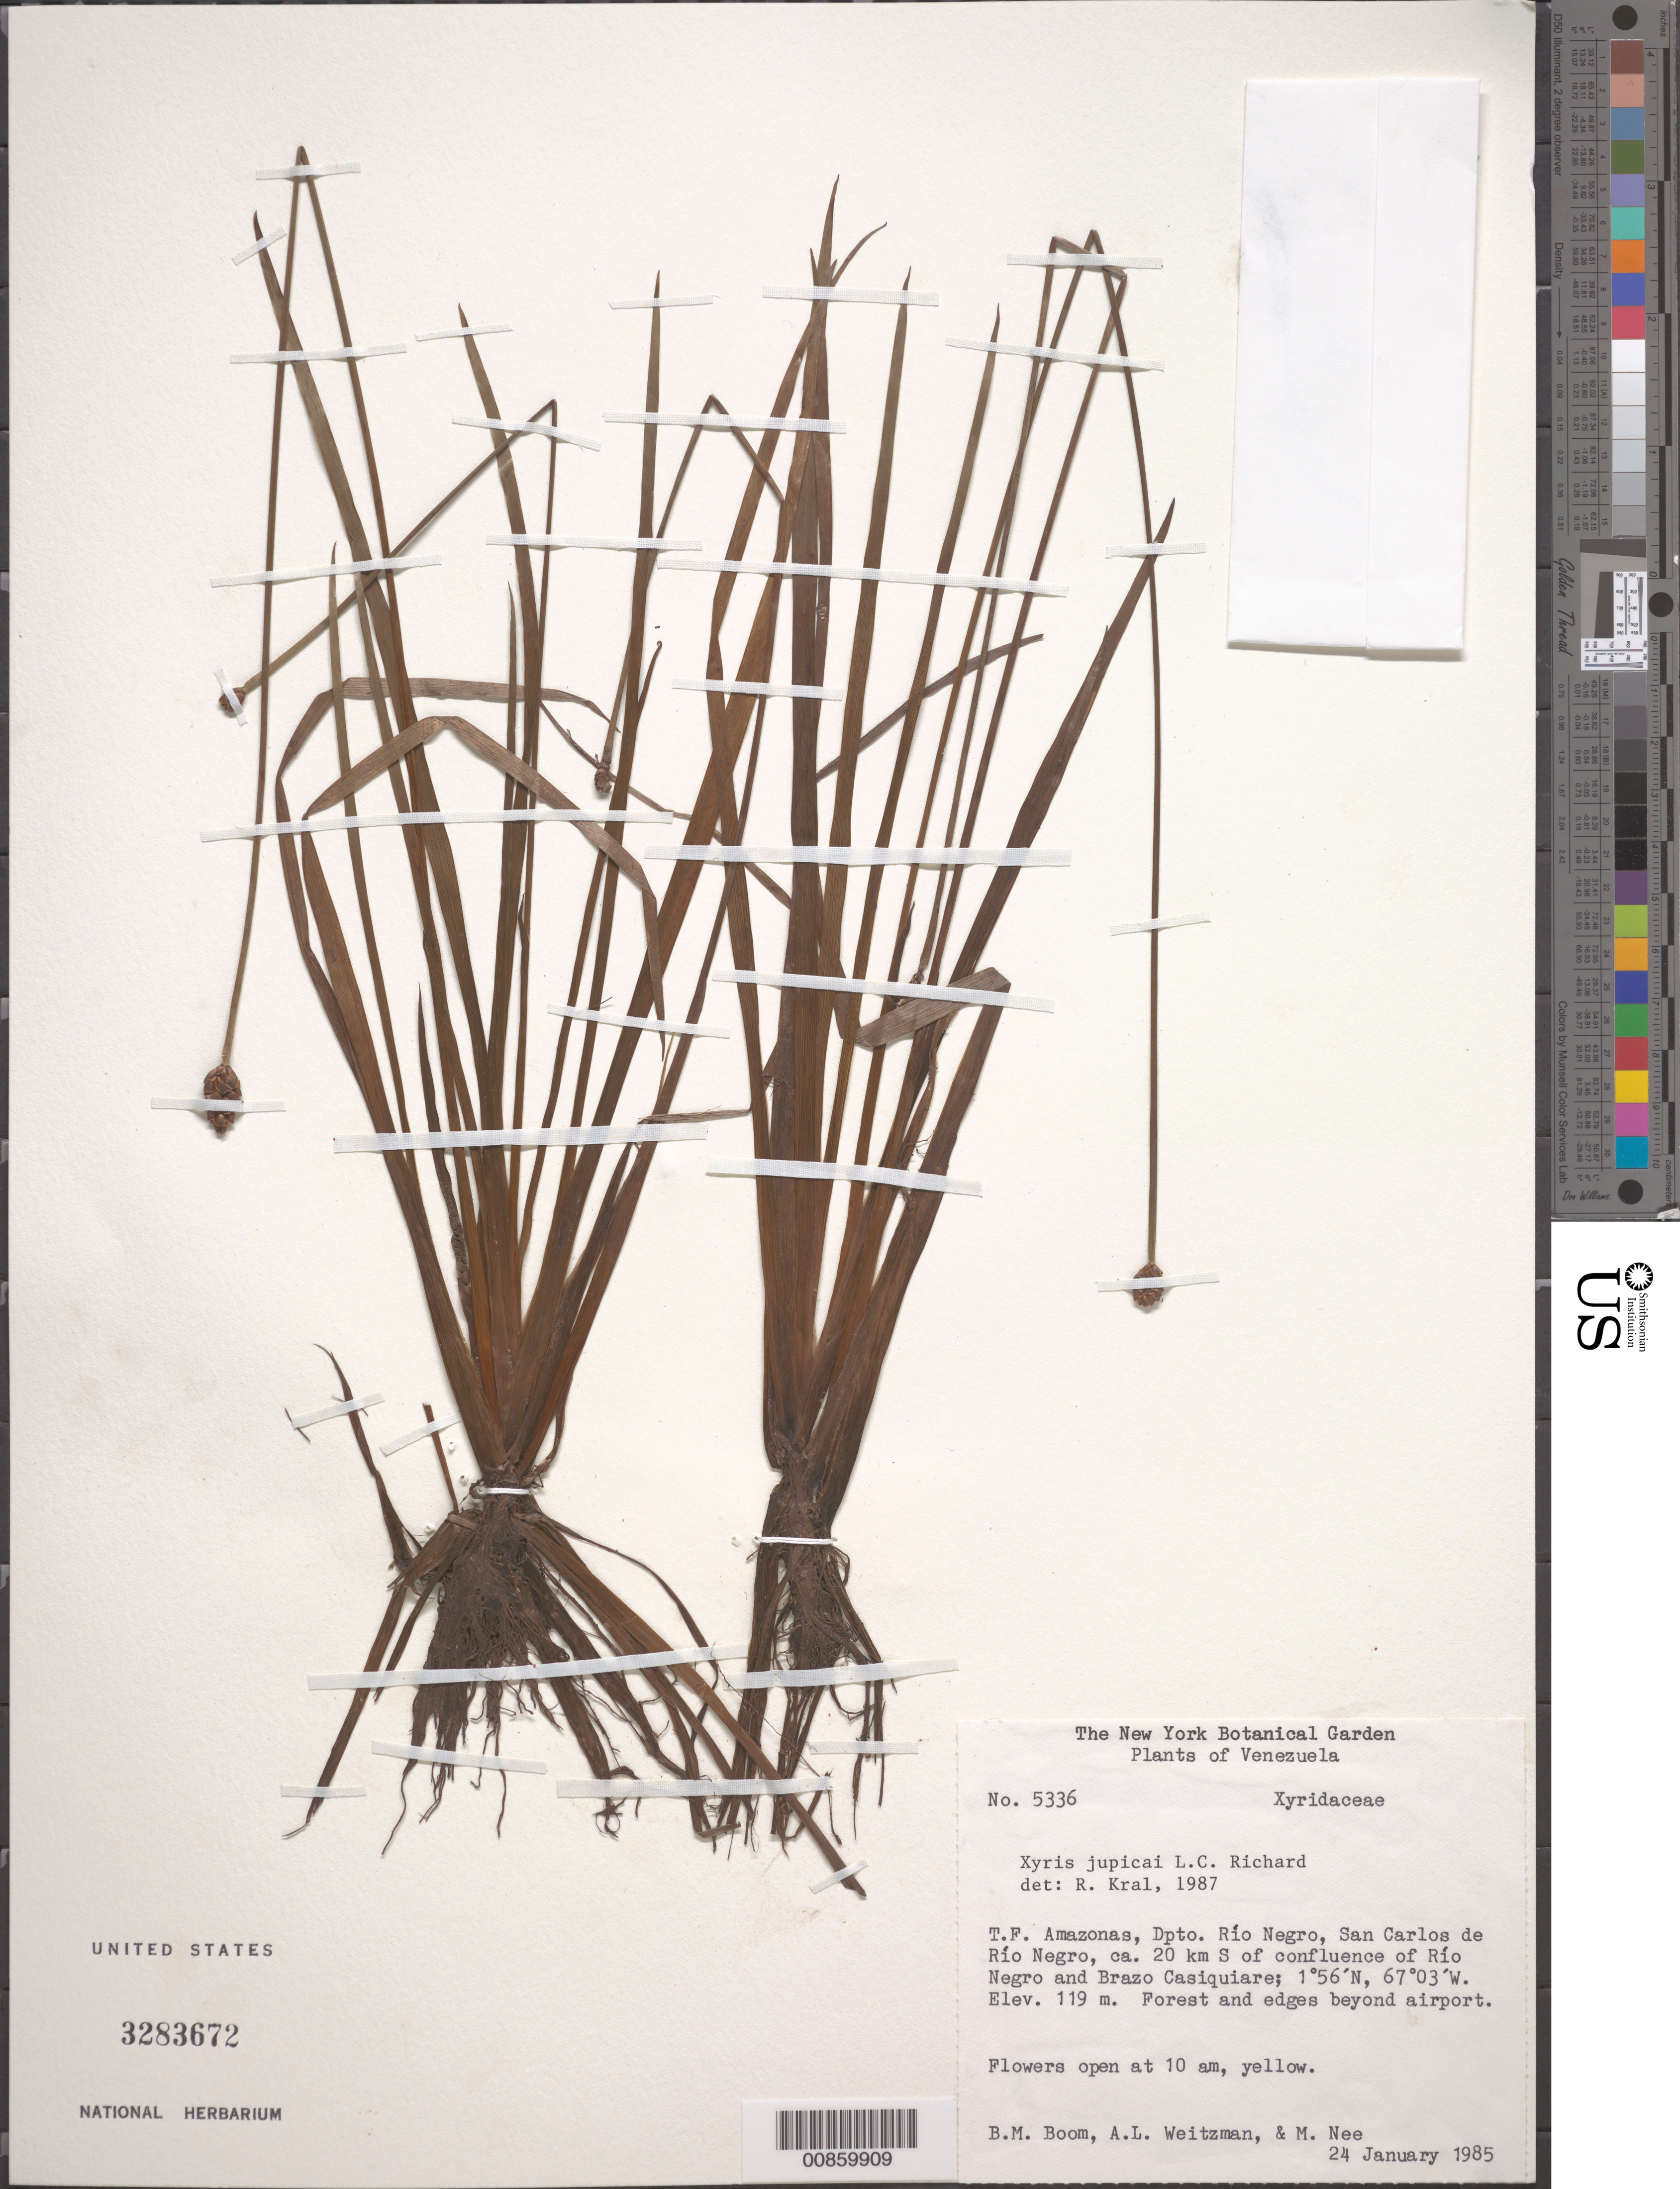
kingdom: Plantae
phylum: Tracheophyta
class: Liliopsida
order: Poales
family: Xyridaceae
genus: Xyris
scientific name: Xyris jupicai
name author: Rich.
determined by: Kral, Robert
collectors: B. M. Boom, A. L. Weitzman & M. Nee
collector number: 5336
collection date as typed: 24-Jan-85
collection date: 1985-01-24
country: Venezuela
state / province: Amazonas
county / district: Río Negro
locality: San Carlos de Río Negro, ca. 20 km S of confl. of Río Negro and Brazo Casiquiare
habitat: Forest and edges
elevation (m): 119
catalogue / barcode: US 3283672